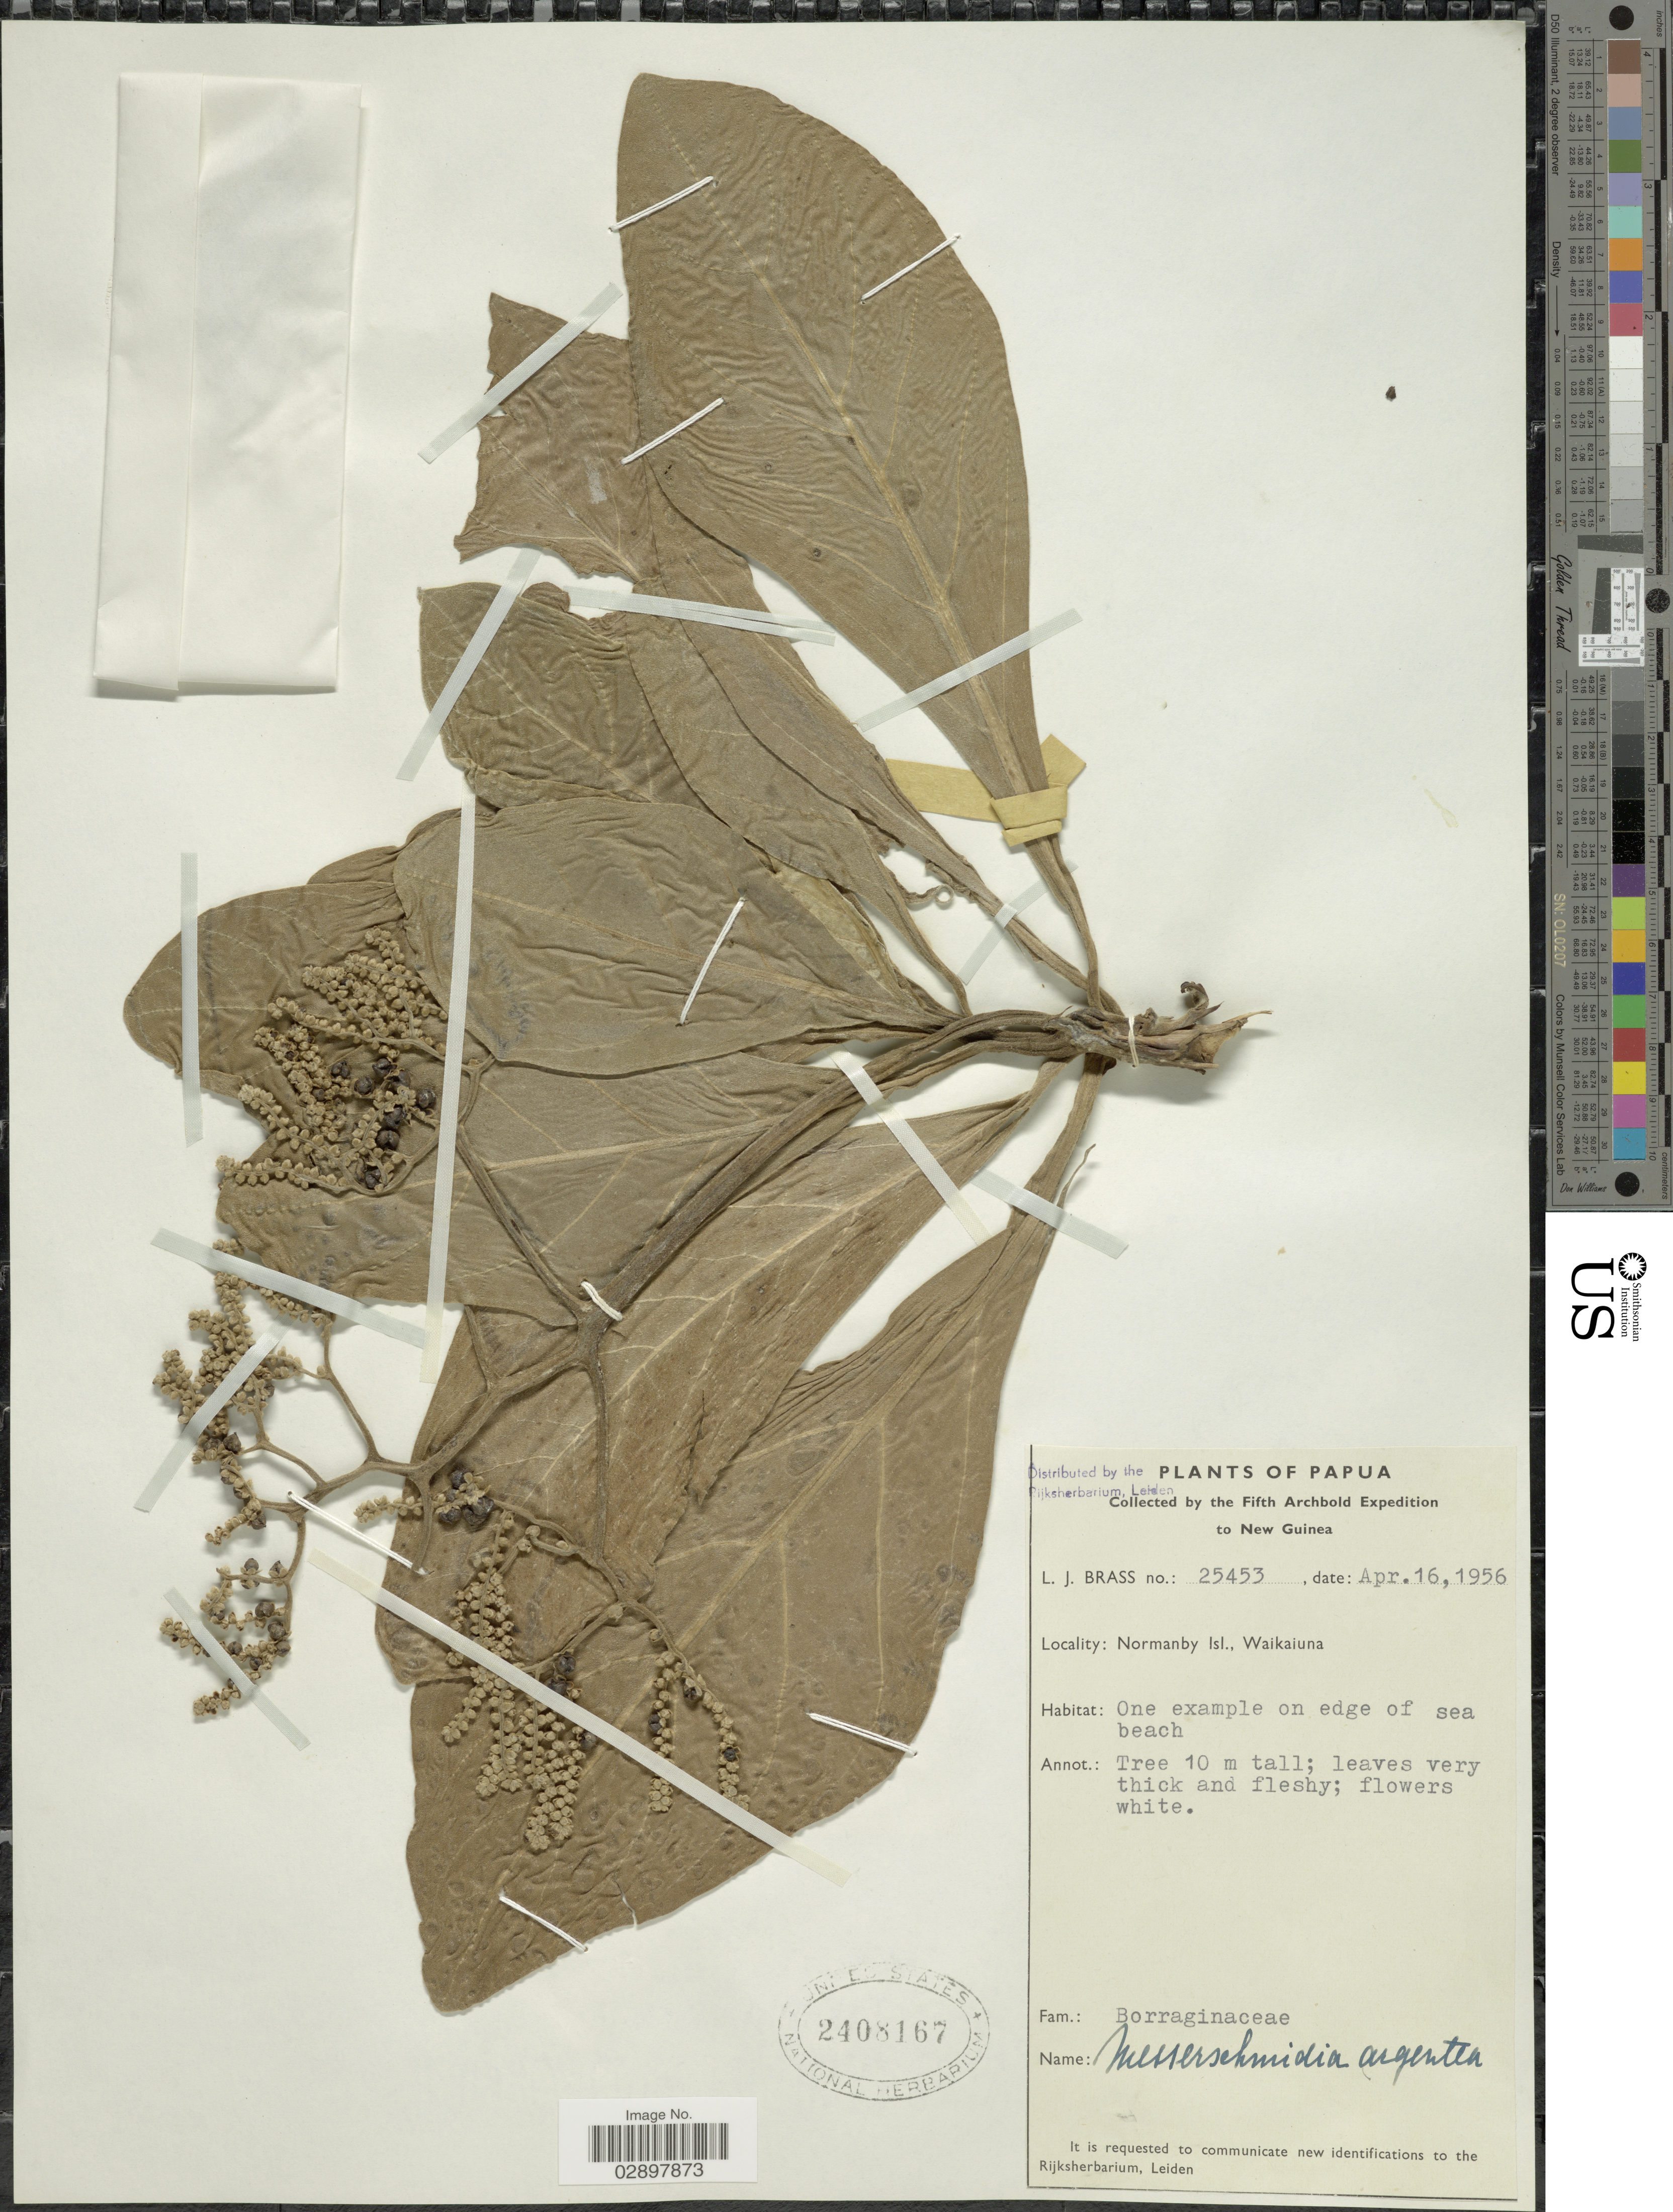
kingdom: Plantae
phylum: Tracheophyta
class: Magnoliopsida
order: Boraginales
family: Heliotropiaceae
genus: Heliotropium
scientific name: Heliotropium arboreum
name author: (Blanco) Mabberley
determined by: Wagner, W. L., (BOT), Smithsonian Institution - National Museum of Natural History (UNITED STATES)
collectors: L. J. Brass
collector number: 25453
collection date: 1956-04-16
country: Papua New Guinea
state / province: Milne Bay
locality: Papua. New Guinea. Normanby Isl., Waikaiuna.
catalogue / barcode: US 2408167